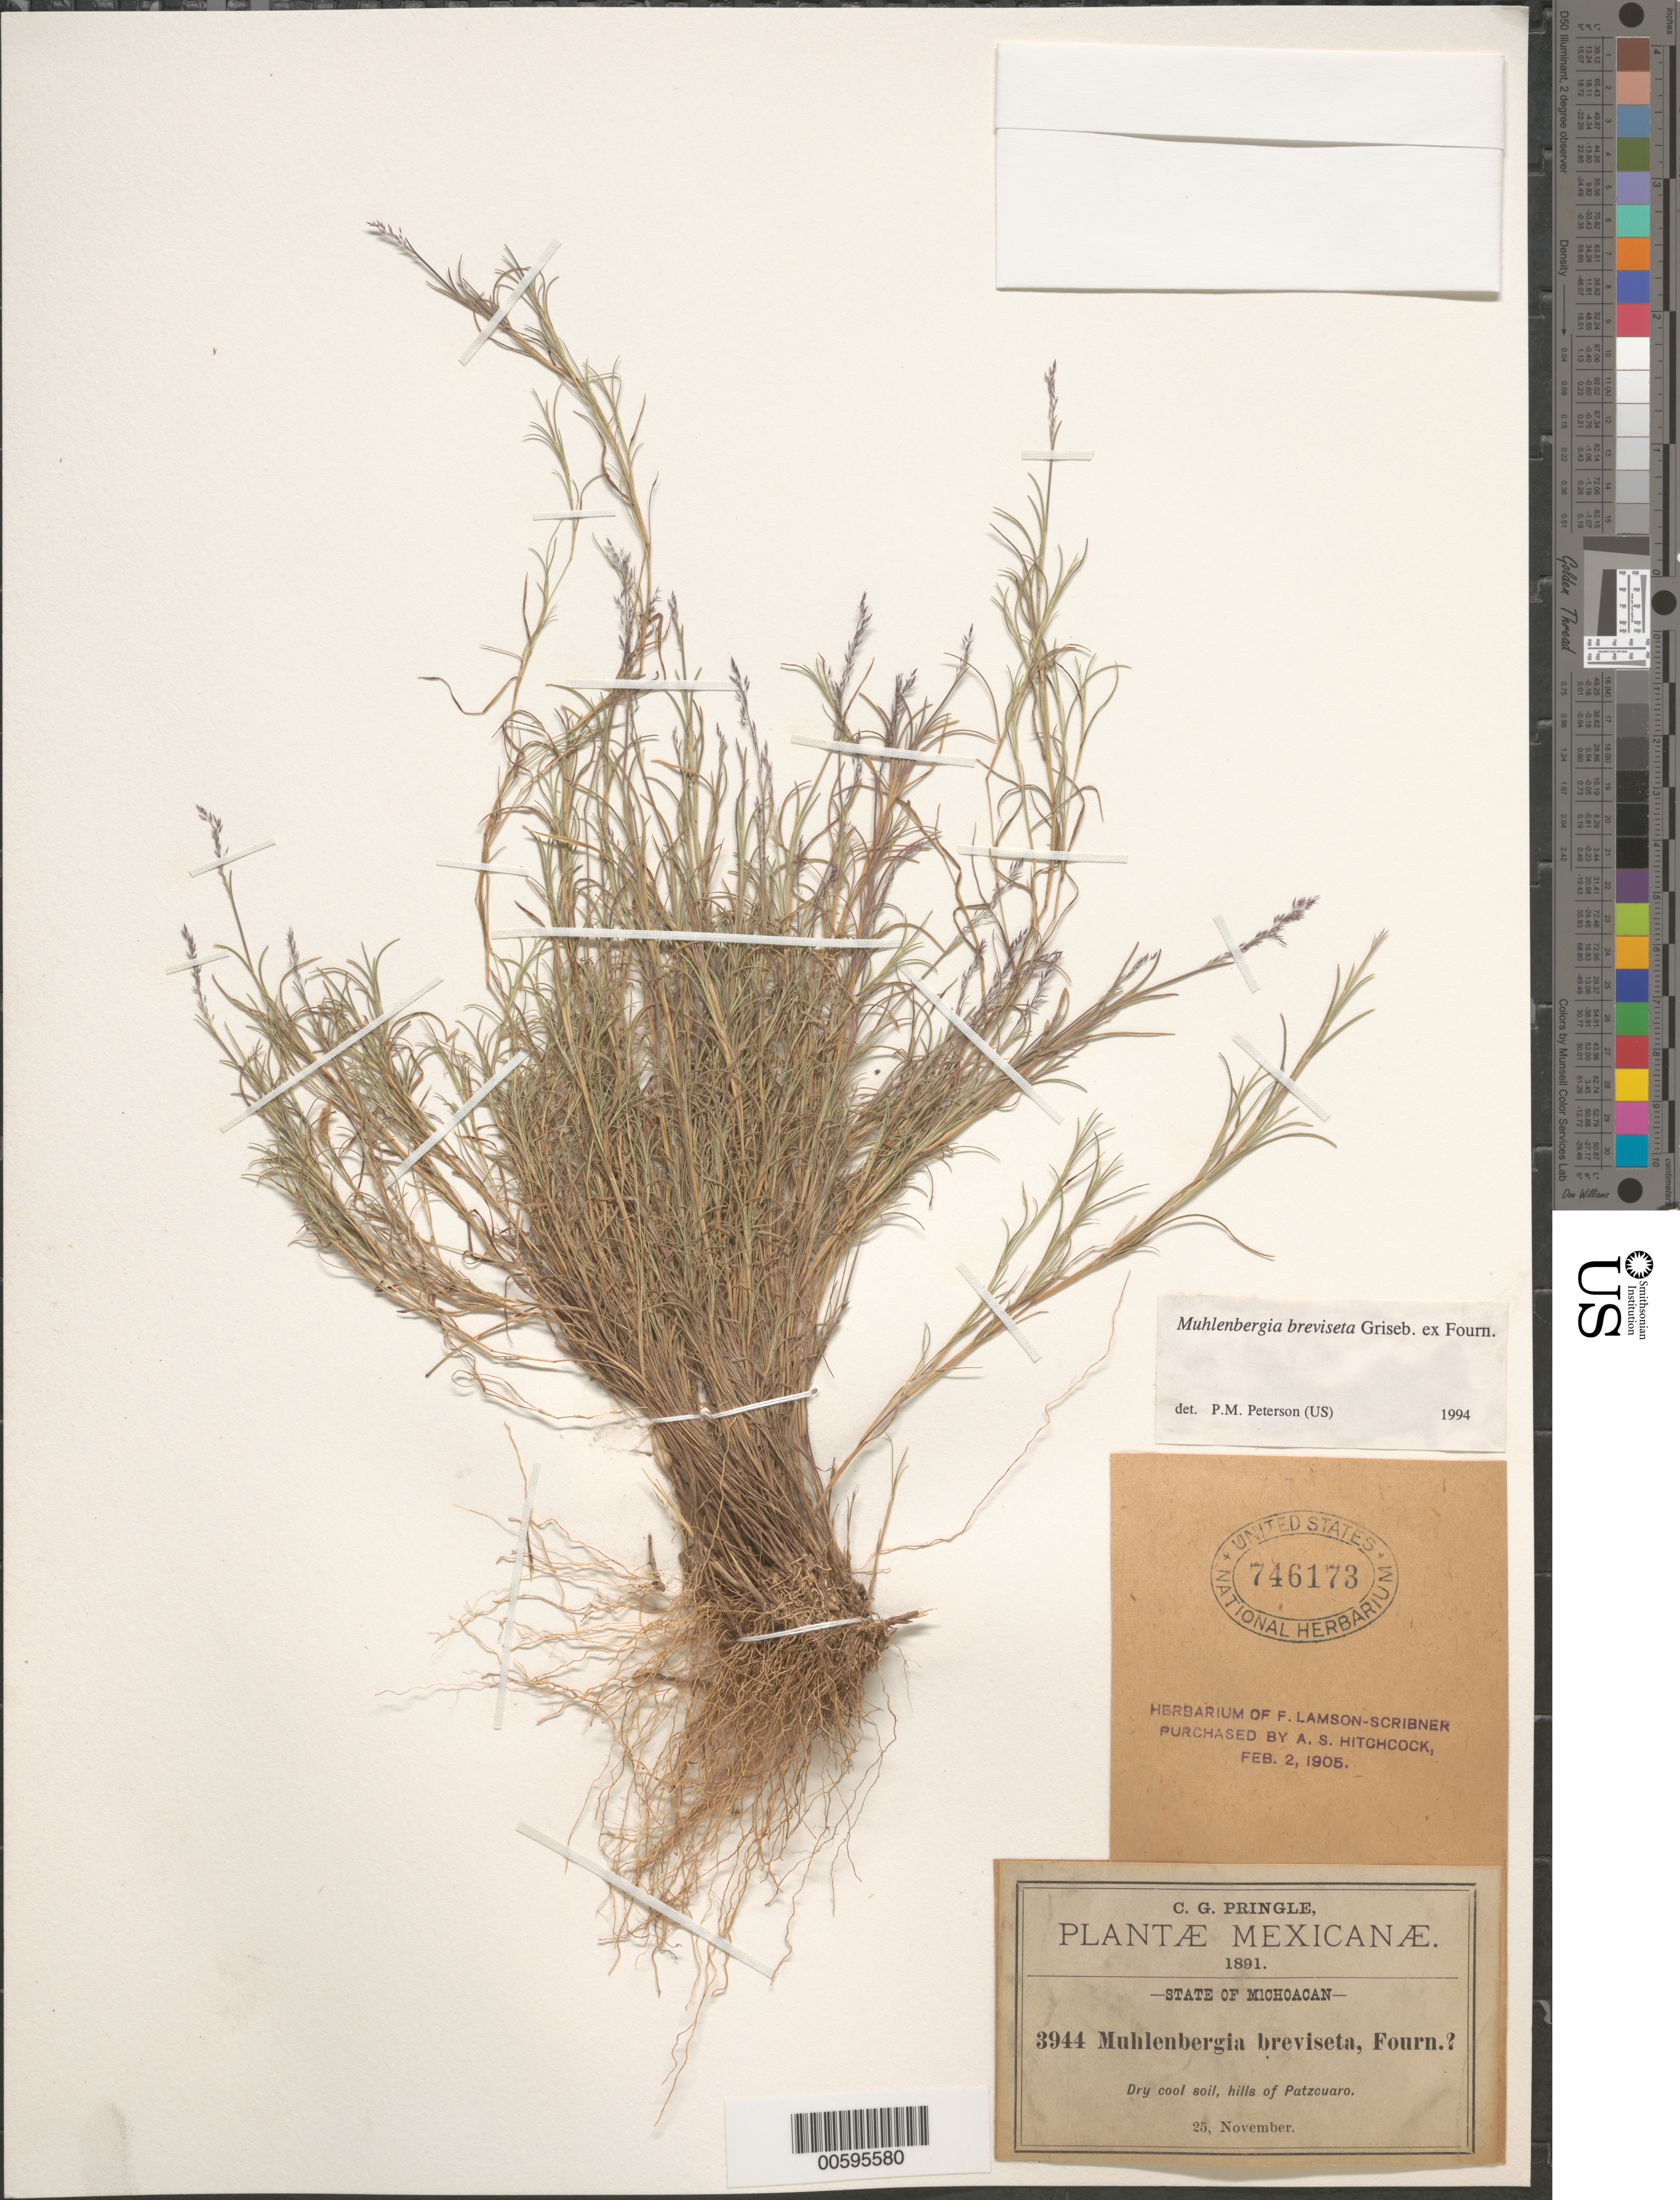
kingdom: Plantae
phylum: Tracheophyta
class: Liliopsida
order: Poales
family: Poaceae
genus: Muhlenbergia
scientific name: Muhlenbergia breviseta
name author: Griseb. ex E. Fourn.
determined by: Peterson, Paul M., (BOT), Smithsonian Institution - National Museum of Natural History (UNITED STATES)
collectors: C. G. Pringle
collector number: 3944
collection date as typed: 25 Nov 1891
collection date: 1891-11-25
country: Mexico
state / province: Michoacán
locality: Hills of Patzcuaro.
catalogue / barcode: US 746173